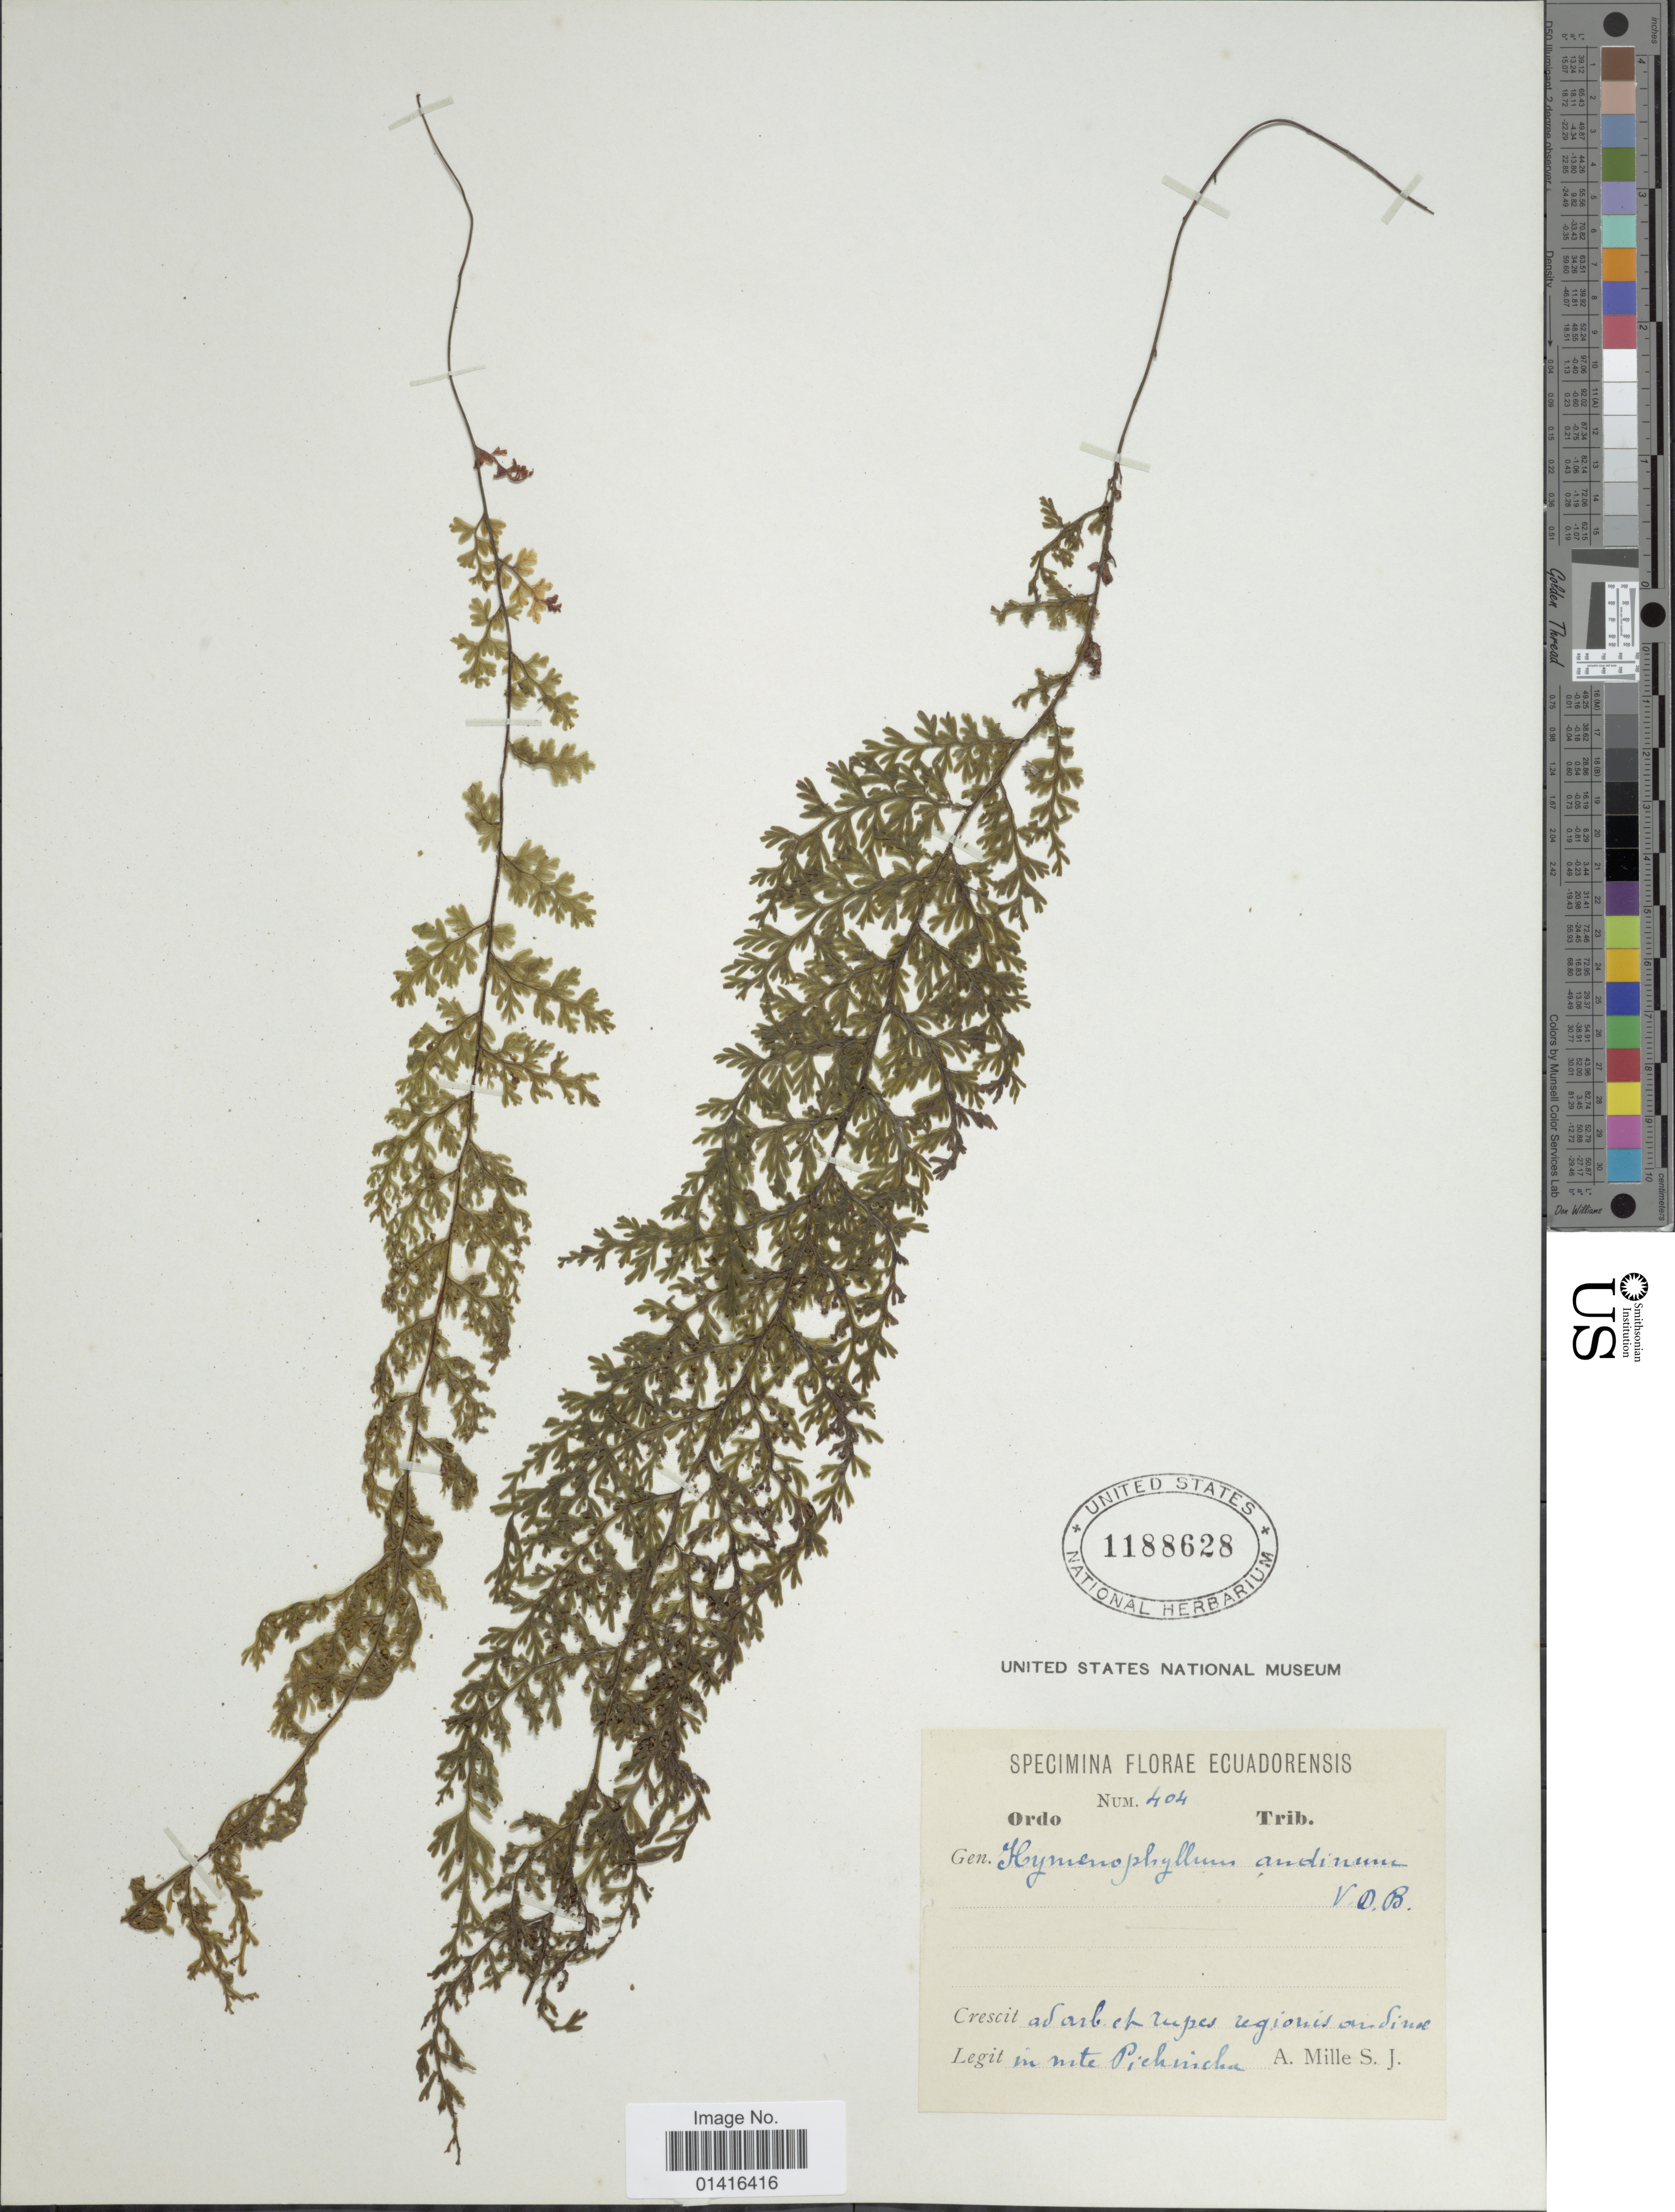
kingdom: Plantae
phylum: Tracheophyta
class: Polypodiopsida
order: Hymenophyllales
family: Hymenophyllaceae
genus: Hymenophyllum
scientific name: Hymenophyllum myriocarpum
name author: Hook.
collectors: A. Mille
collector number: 404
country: Ecuador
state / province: Pichincha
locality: in Mt. Pichincha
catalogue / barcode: US 1188628